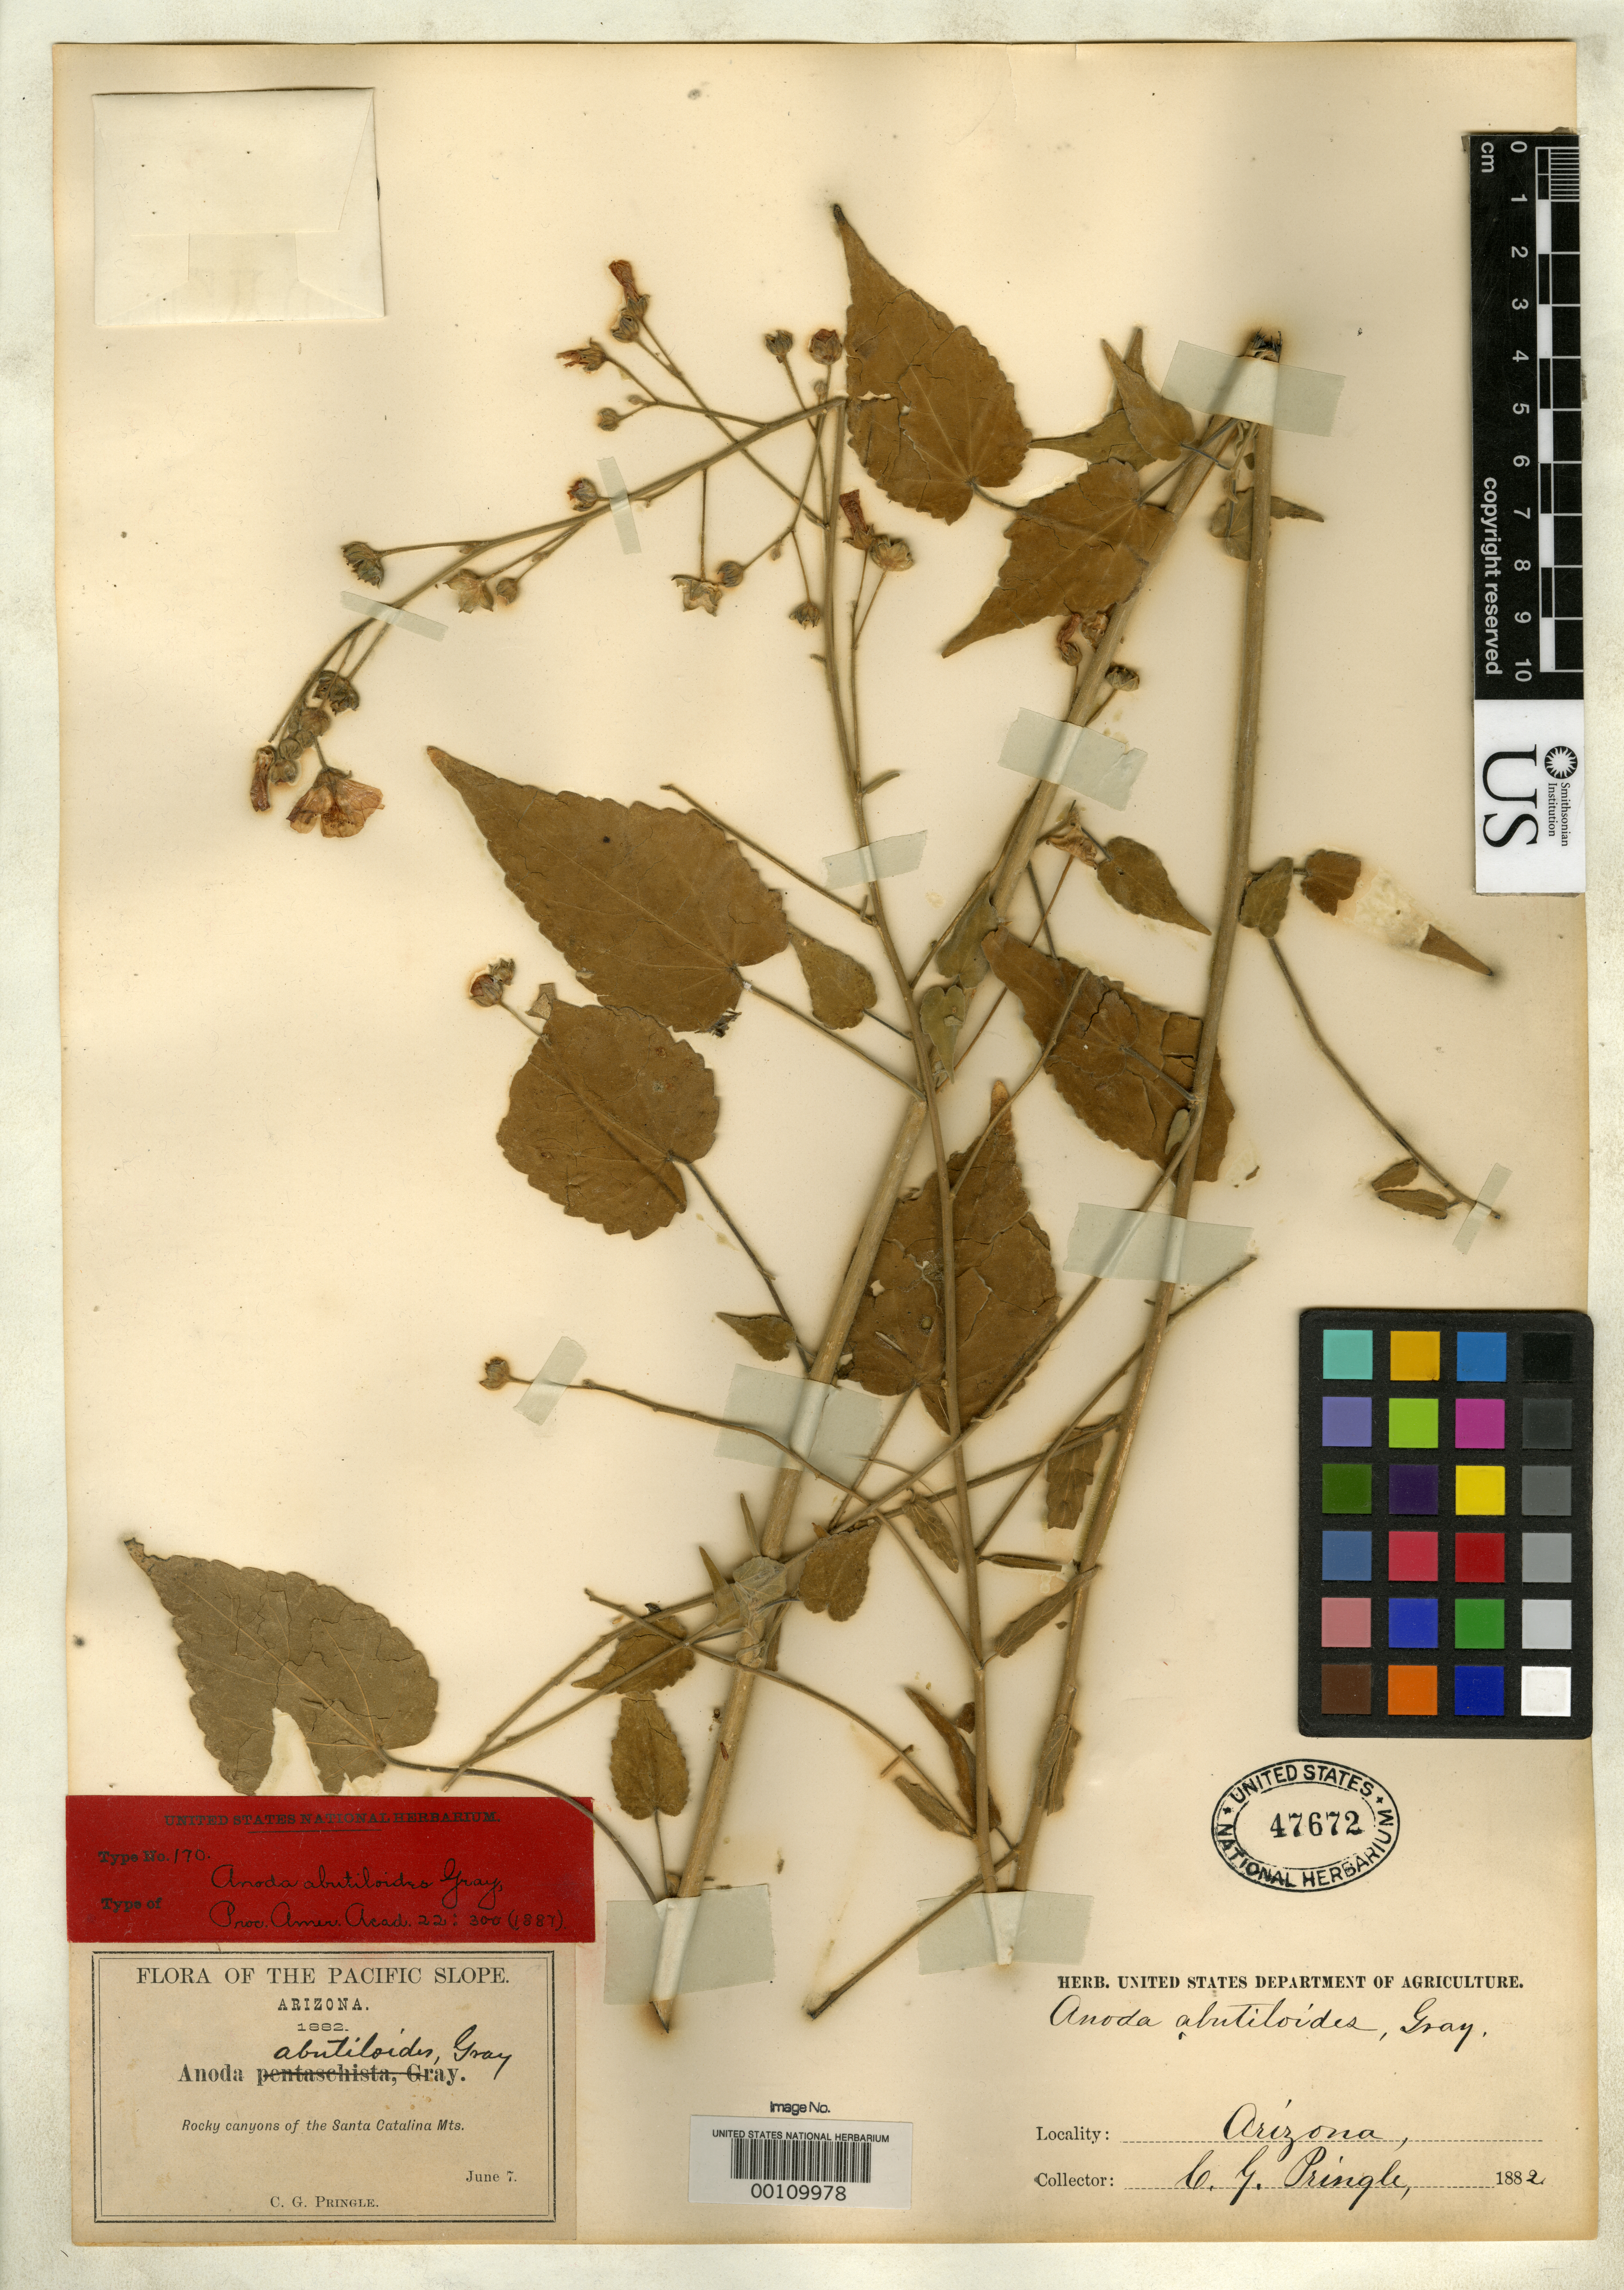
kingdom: Plantae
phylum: Tracheophyta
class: Magnoliopsida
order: Malvales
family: Malvaceae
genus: Anoda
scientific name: Anoda abutiloides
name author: A. Gray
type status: Type Collection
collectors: C. G. Pringle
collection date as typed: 07 Jun 1882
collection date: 1882-06-07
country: United States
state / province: Arizona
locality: Canyons of Santa Catalina Mountains.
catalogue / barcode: US 47672